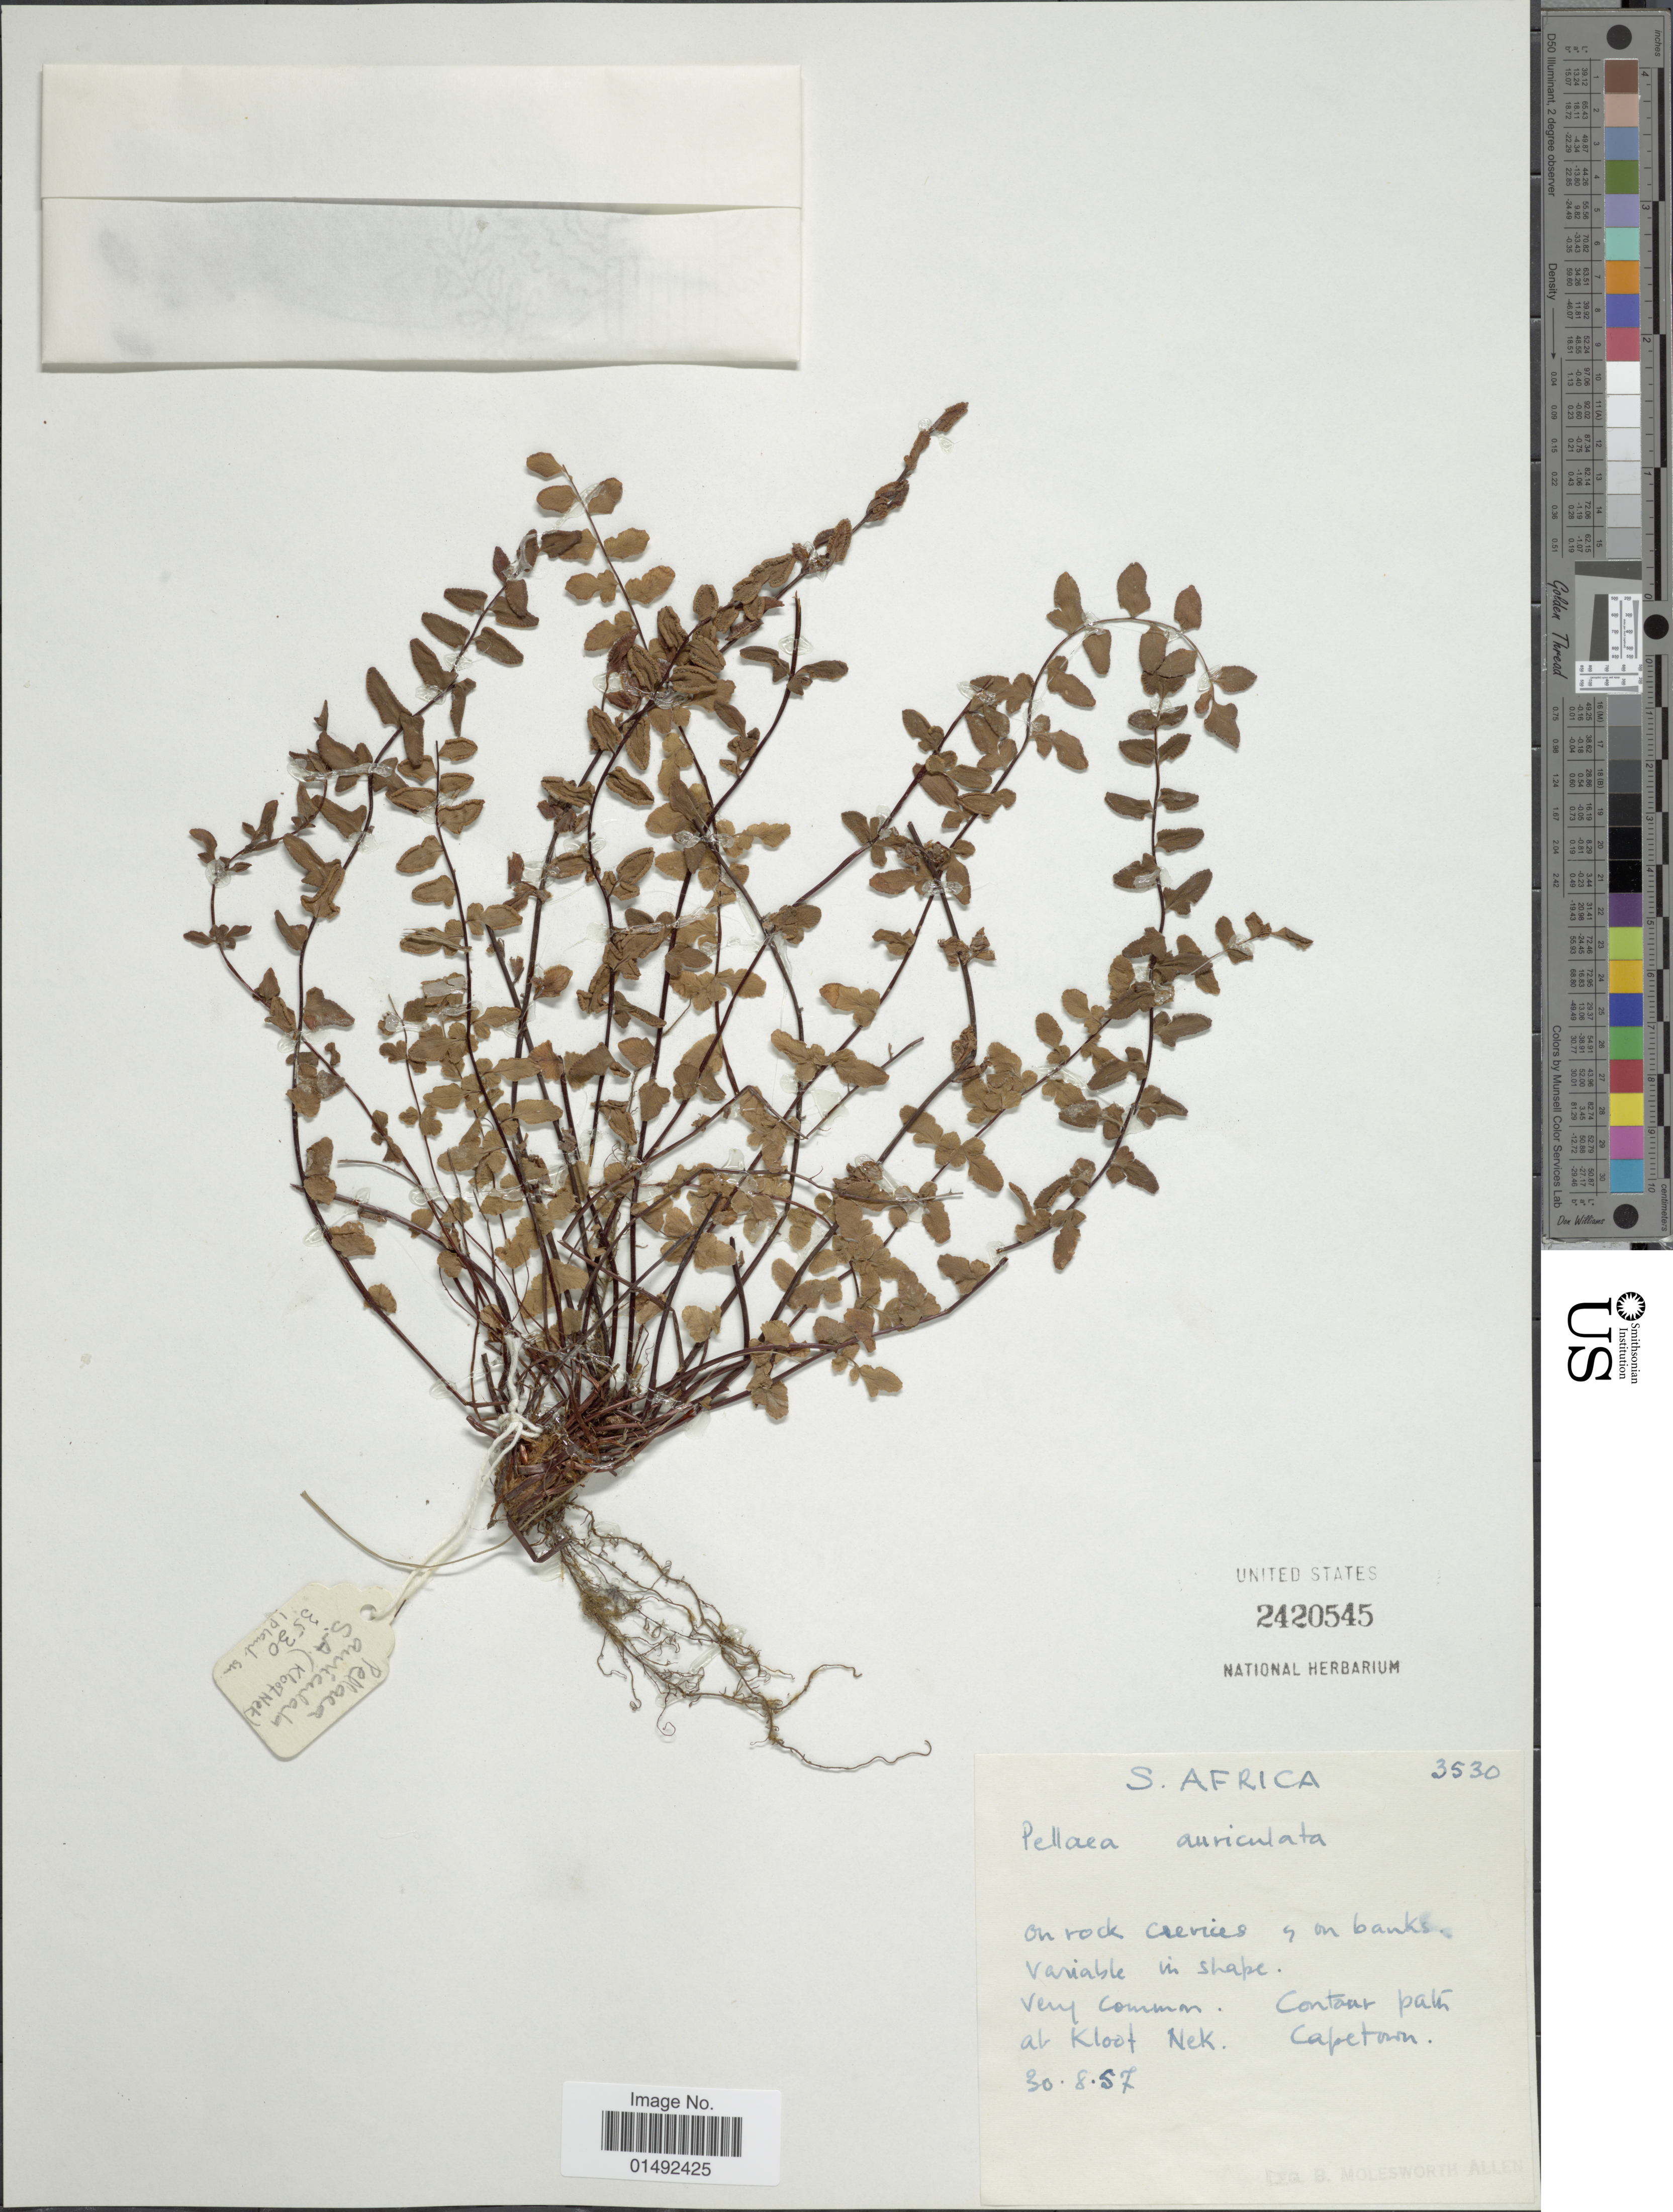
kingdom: Plantae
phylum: Tracheophyta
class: Polypodiopsida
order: Polypodiales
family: Pteridaceae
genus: Pellaea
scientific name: Pellaea auriculata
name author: (Thunb.) Fée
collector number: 3530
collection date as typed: Transcribed d/m/y: 30/8/57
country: South Africa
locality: On rock crevices on banks , At Kloot Nek, Capetown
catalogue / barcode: US 2420545